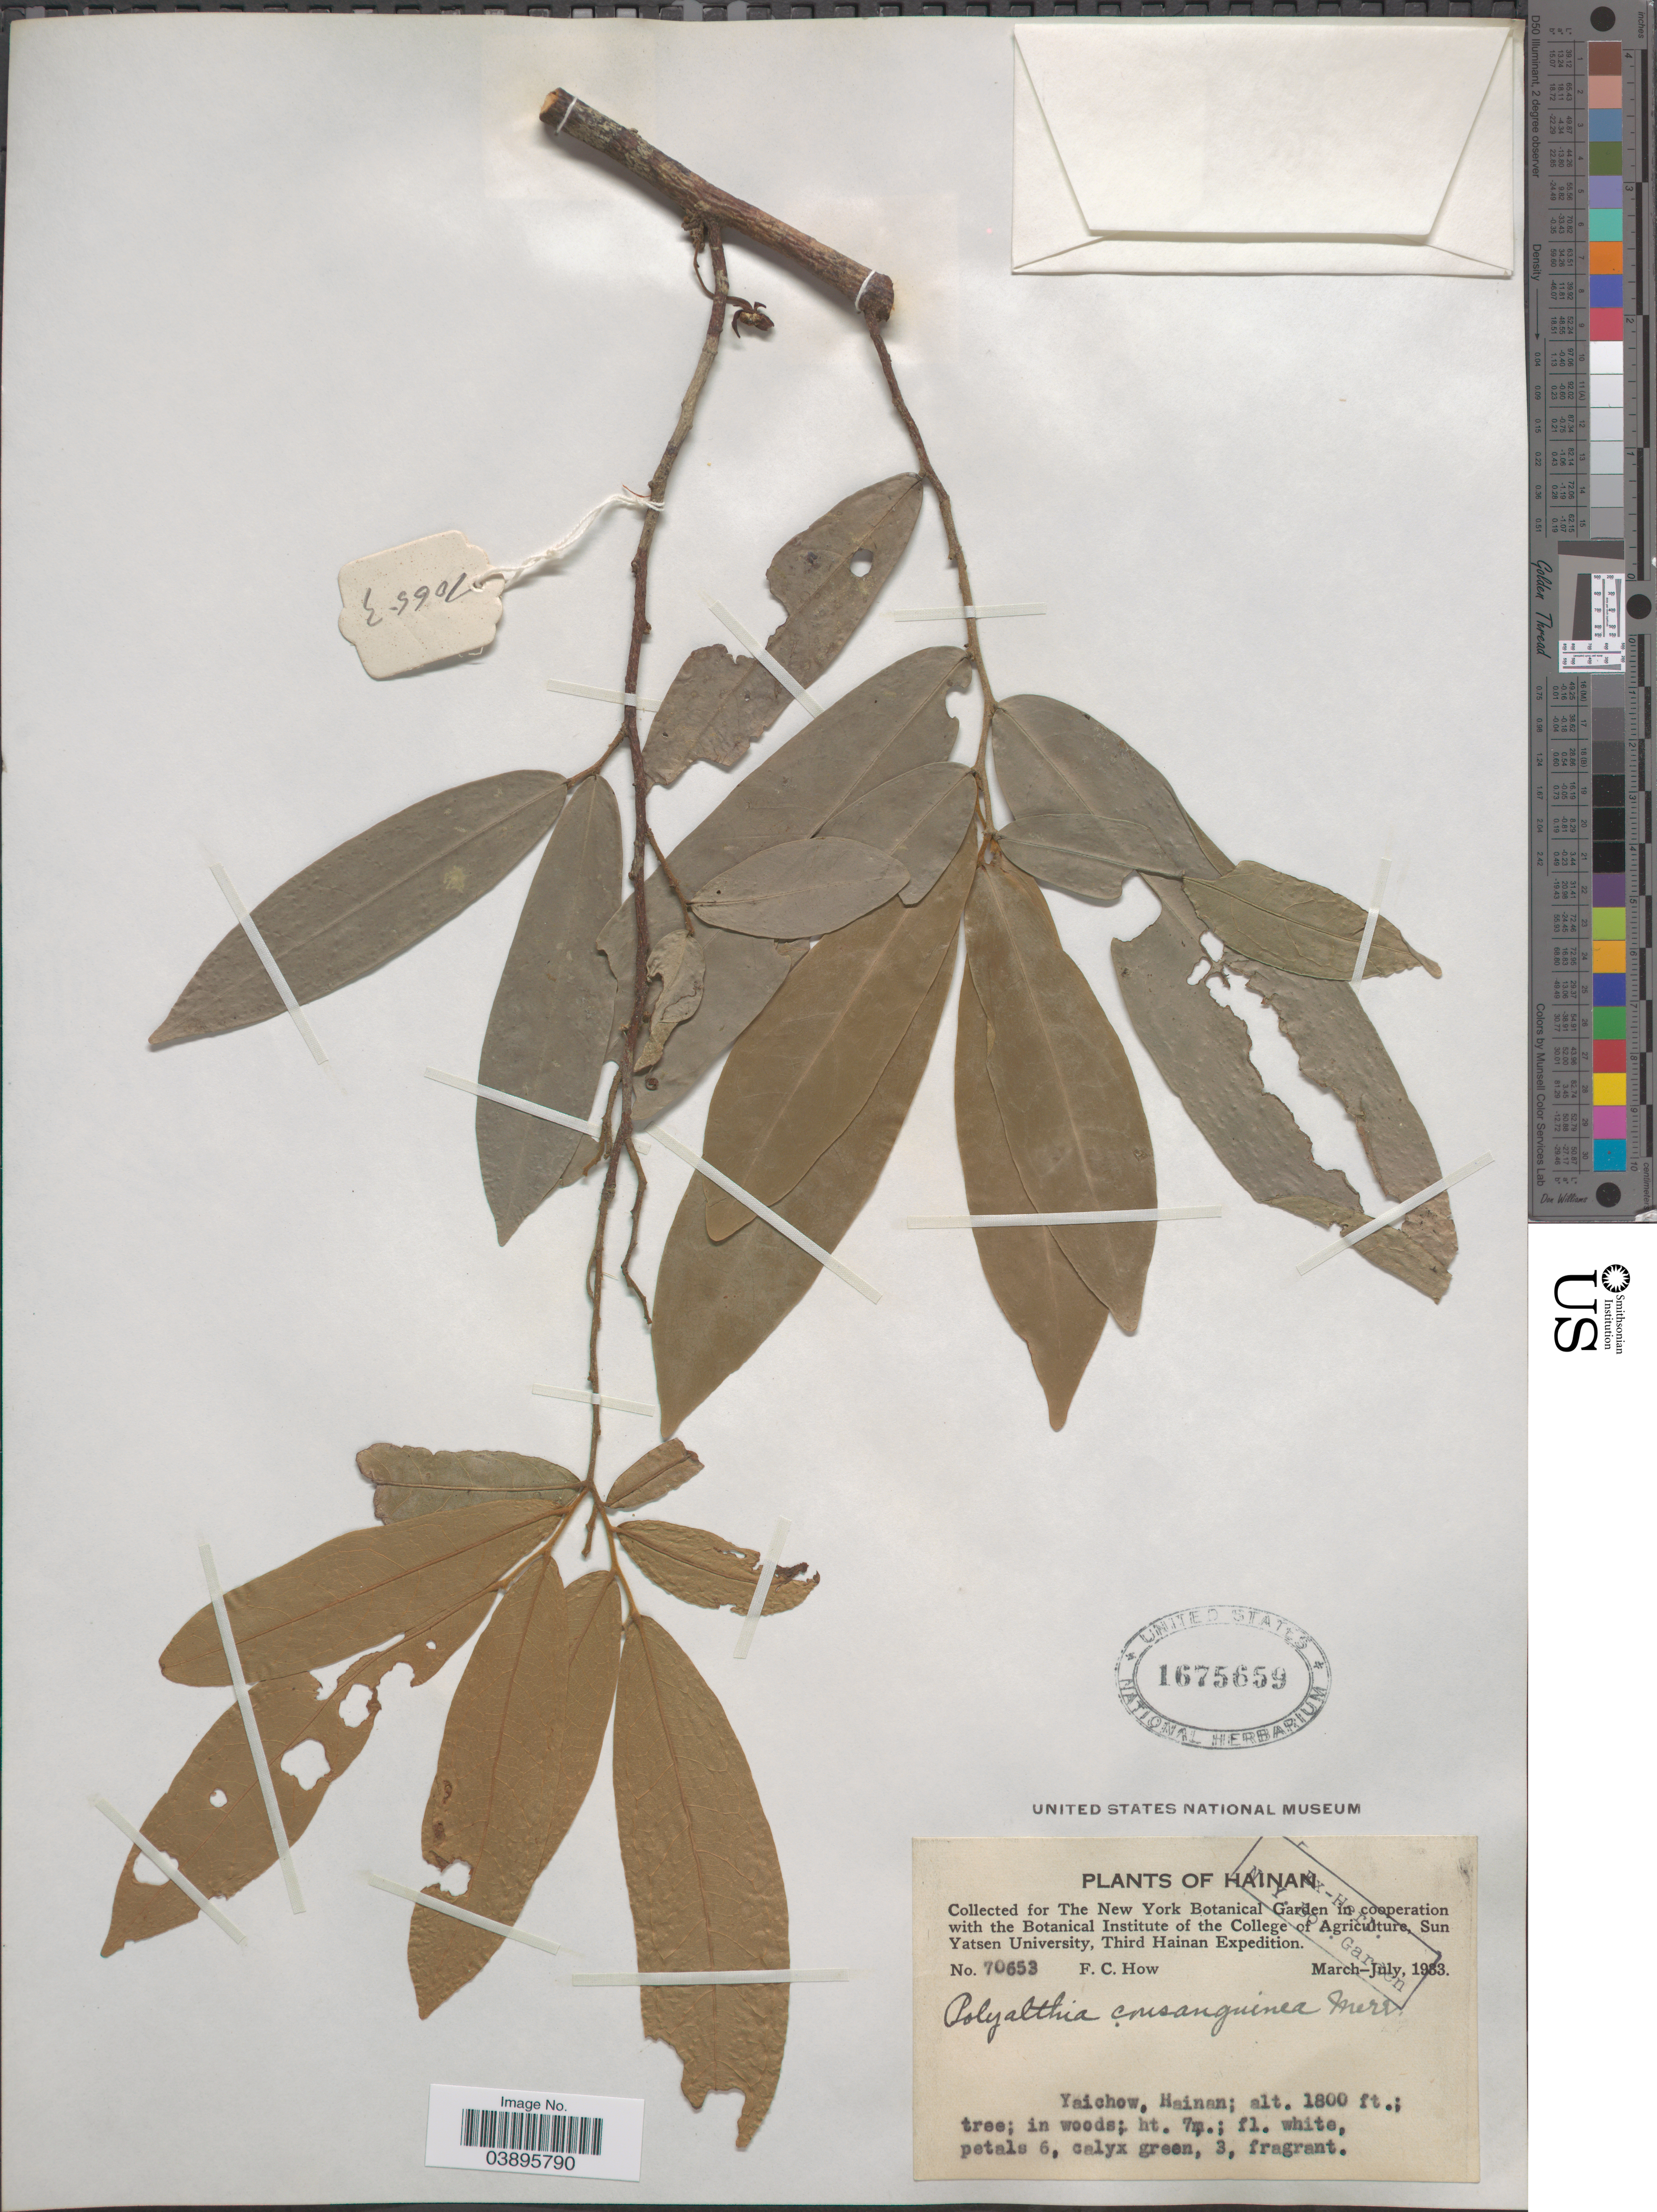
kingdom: Plantae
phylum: Tracheophyta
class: Magnoliopsida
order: Magnoliales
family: Annonaceae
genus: Polyalthia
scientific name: Polyalthia consanguinea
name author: Merr.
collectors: F. C. How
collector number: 70653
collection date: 1933-03/1933-07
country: China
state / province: Hainan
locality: Yaichow.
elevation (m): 549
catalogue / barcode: US 1675659